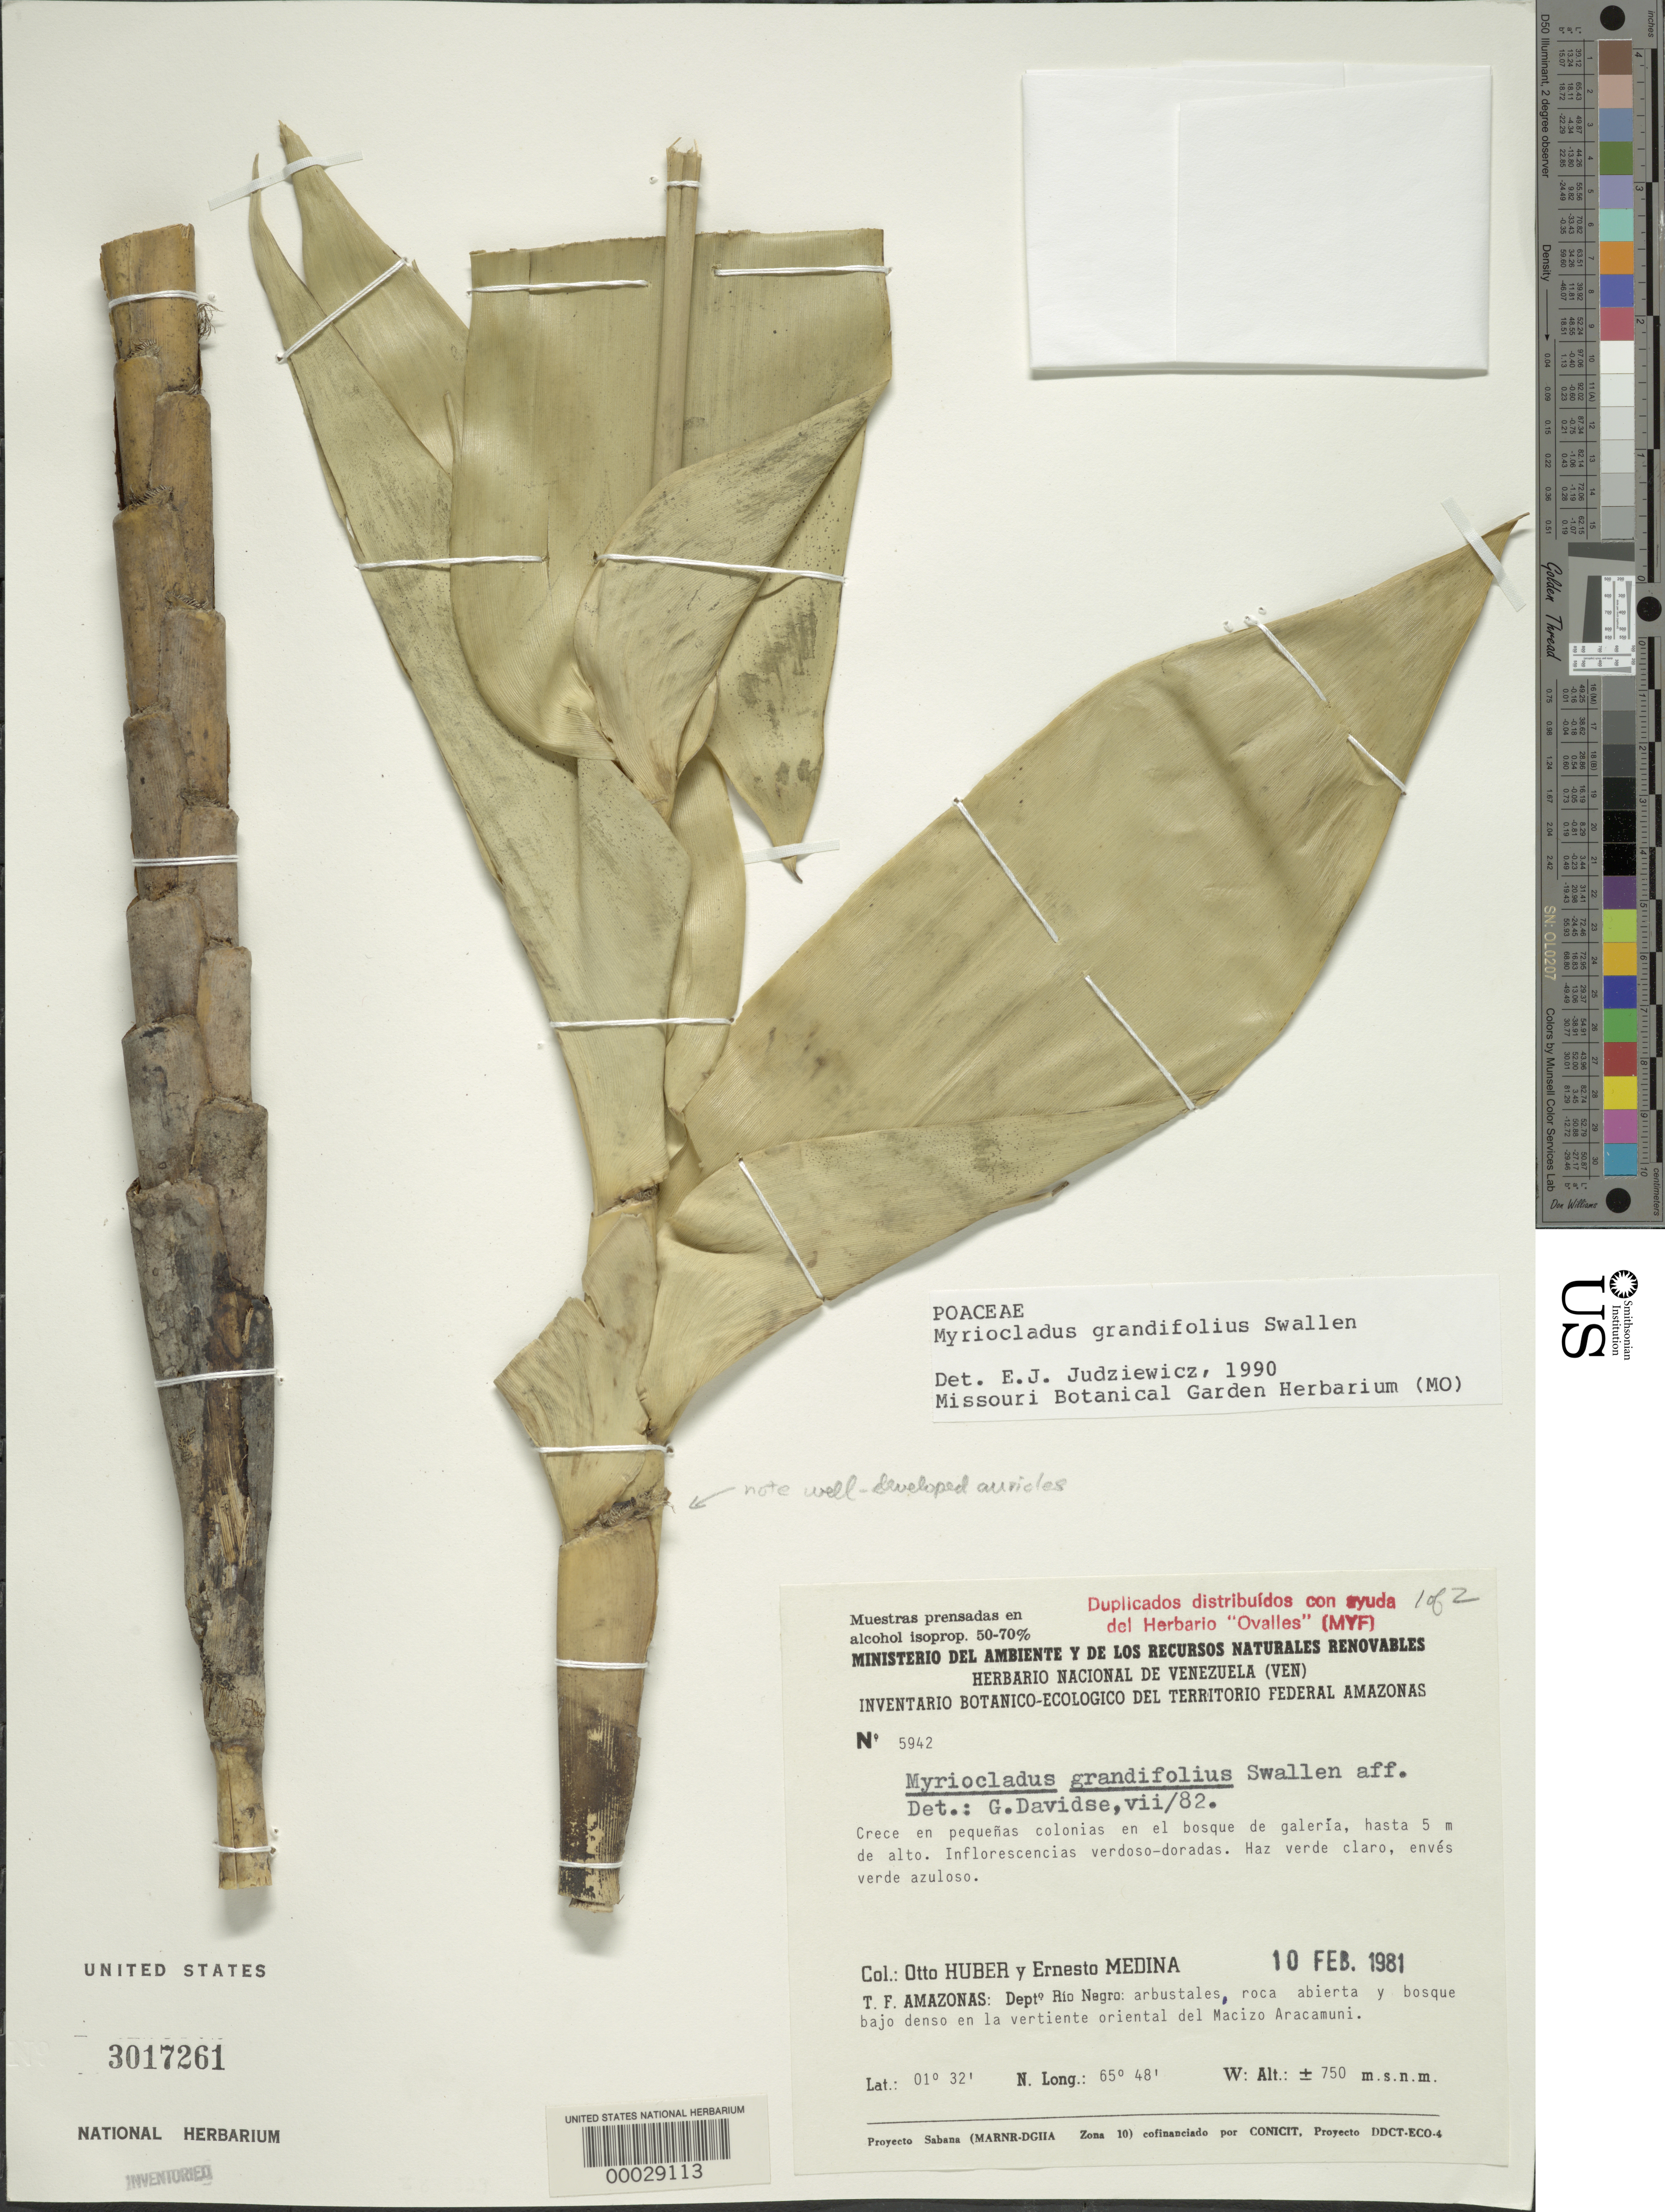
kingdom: Plantae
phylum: Tracheophyta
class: Liliopsida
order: Poales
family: Poaceae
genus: Myriocladus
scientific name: Myriocladus grandifolius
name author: Swallen in Maguire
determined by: Judziewicz, E. J.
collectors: O. Huber & E. Medina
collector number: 5942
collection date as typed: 10 Feb 1981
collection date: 1981-02-10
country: Venezuela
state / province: Amazonas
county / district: Rio Negro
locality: La vertiente oriental del macizo aracamuni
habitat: Roca abierta y bosque bajo denso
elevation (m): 750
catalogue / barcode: US 3017261